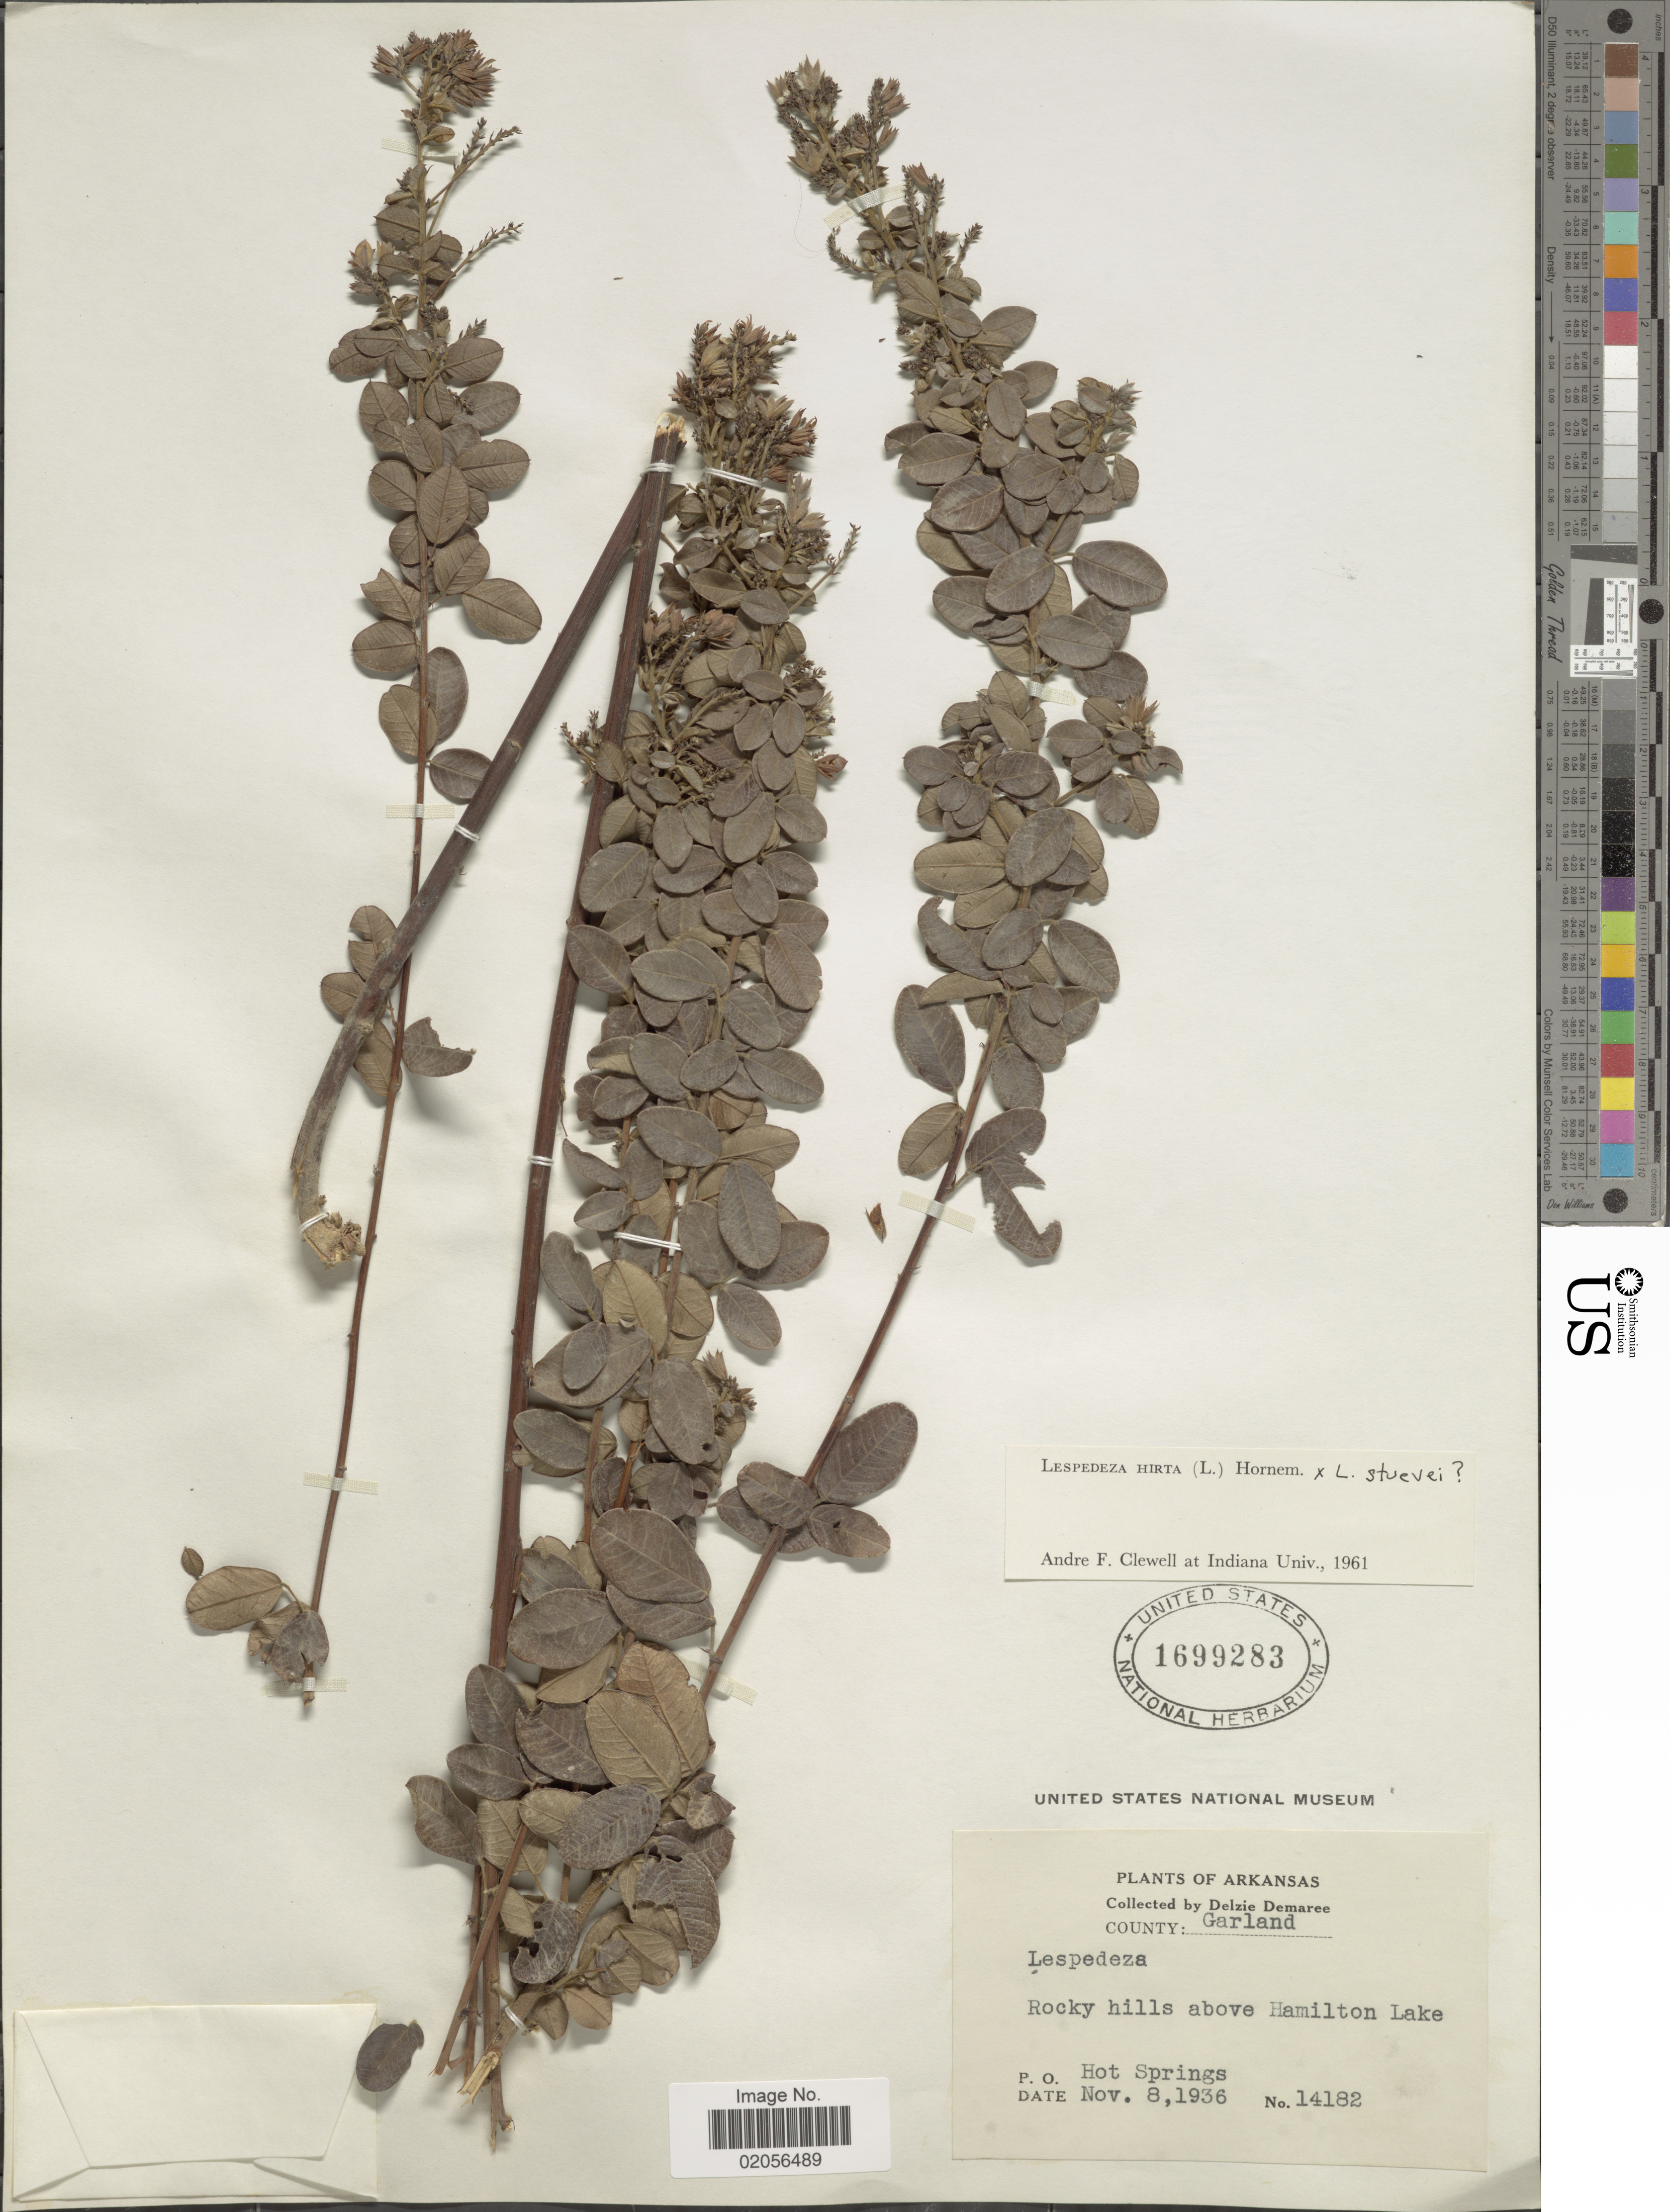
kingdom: Plantae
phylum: Tracheophyta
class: Magnoliopsida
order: Fabales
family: Fabaceae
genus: Lespedeza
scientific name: Lespedeza hirta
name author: (L.) Hornem.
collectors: D. Demaree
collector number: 14182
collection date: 1936-11-08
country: United States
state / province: Arkansas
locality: County: Garland, Rock hills of Hamilton Lake, P.O. Hot Springs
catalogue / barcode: US 1699283